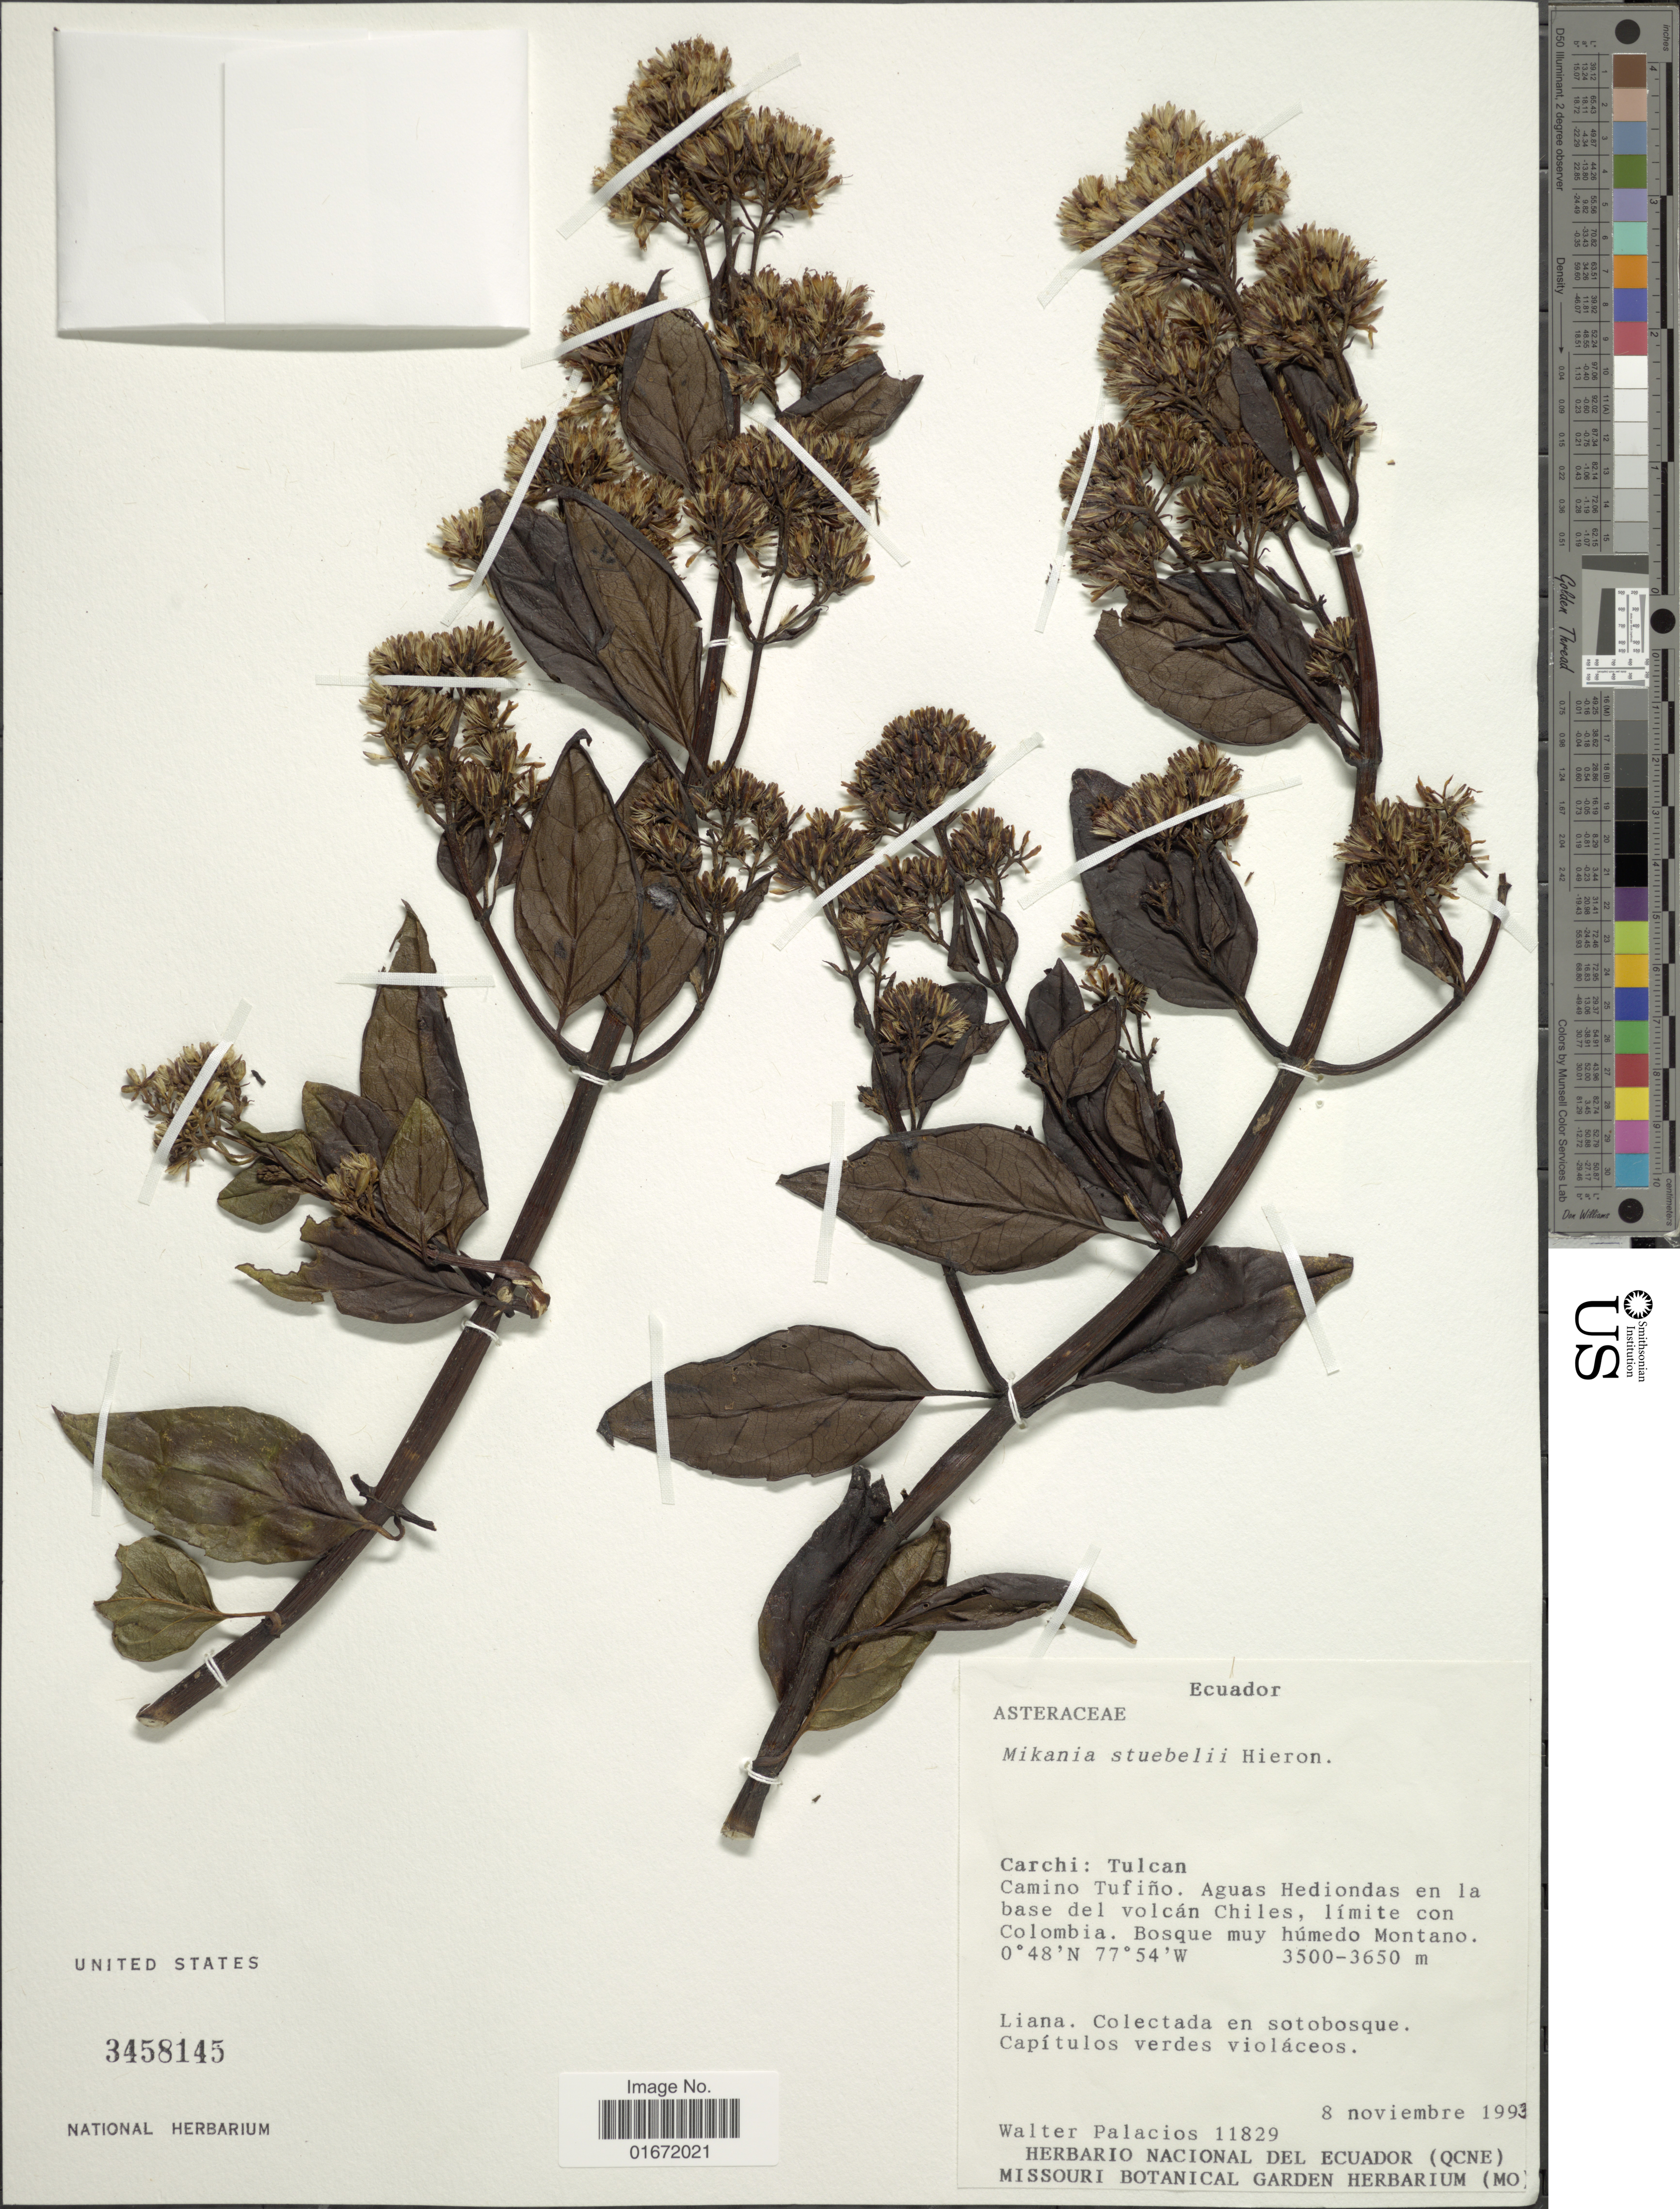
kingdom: Plantae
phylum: Tracheophyta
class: Magnoliopsida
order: Asterales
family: Asteraceae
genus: Mikania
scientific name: Mikania stuebelii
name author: Hieron.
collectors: W. Palacios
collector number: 11829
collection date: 1993-11-08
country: Ecuador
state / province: Carchi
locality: Tulcan. Camino Tufiño. Aguas Hediondas en la base del volcán Chiles, límite con Colombia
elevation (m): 3500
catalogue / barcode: US 3458145